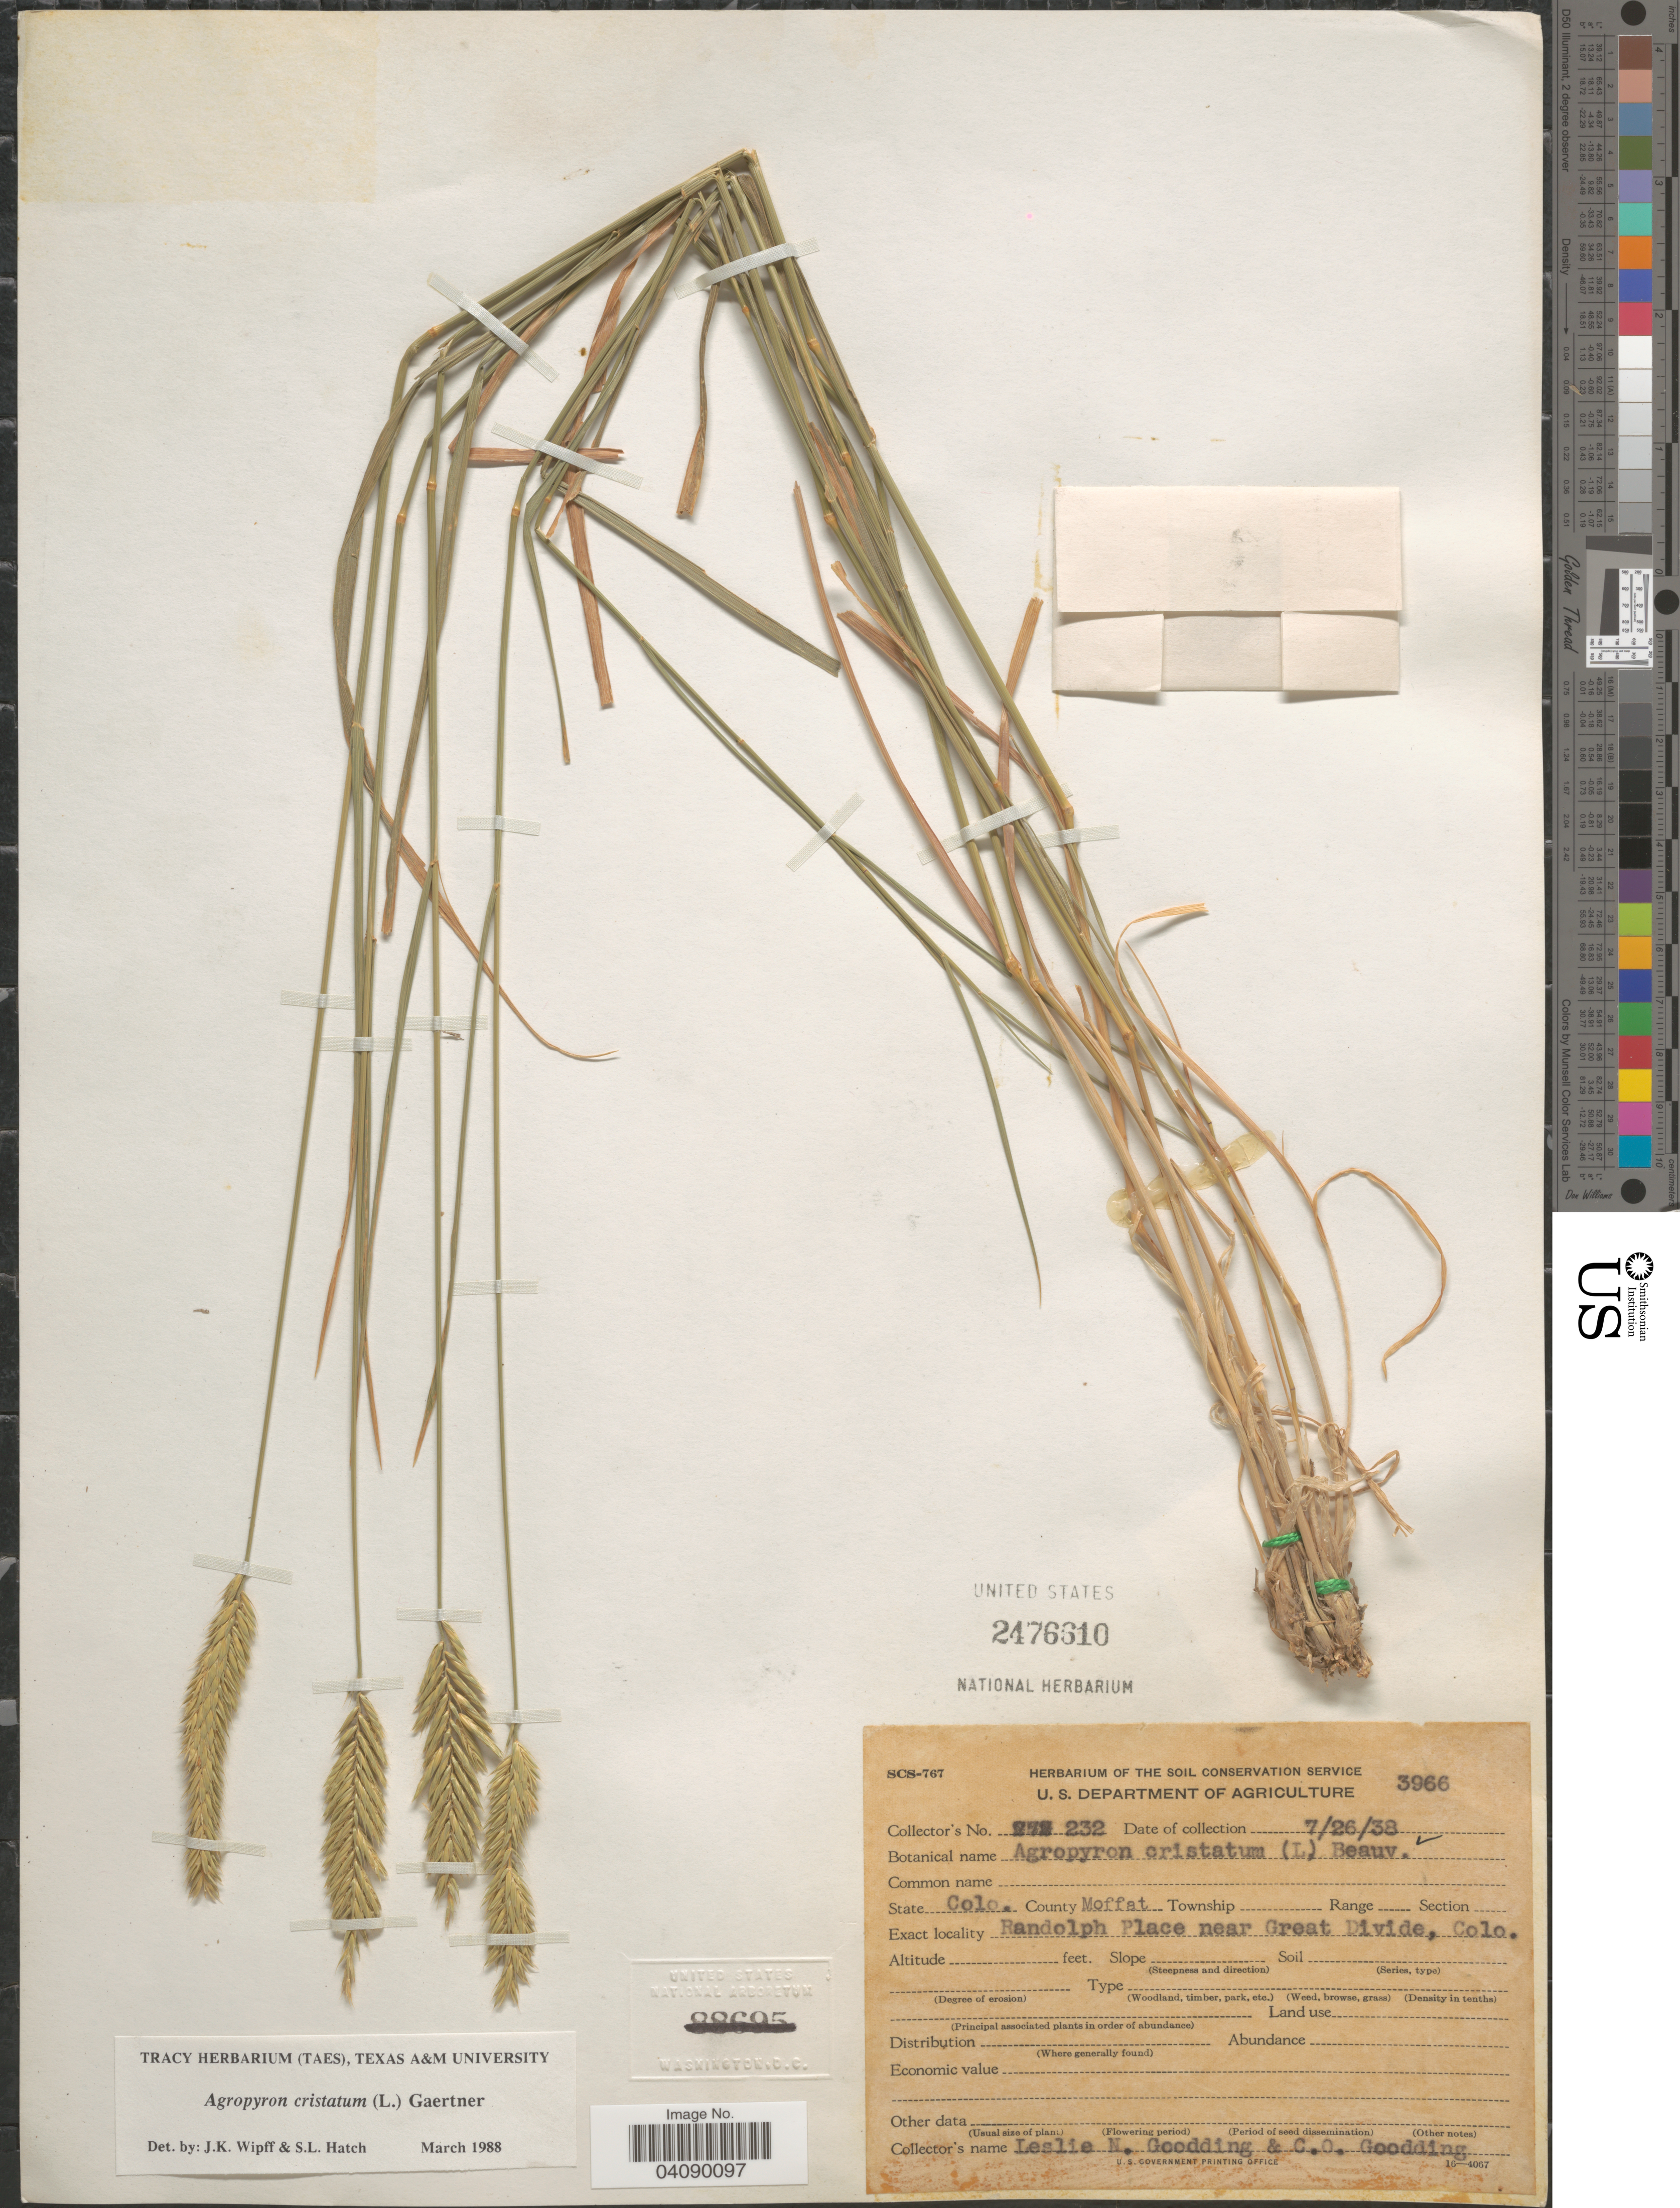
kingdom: Plantae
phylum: Tracheophyta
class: Liliopsida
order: Poales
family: Poaceae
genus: Agropyron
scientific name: Agropyron cristatum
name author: (L.) Gaertn.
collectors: L. N. Goodding & C. Goodding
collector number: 232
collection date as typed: Transcribed d/m/y: 26/7/38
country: United States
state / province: Colorado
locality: County Moffat. Randolph Place near Great Divide.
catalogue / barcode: US 2476610